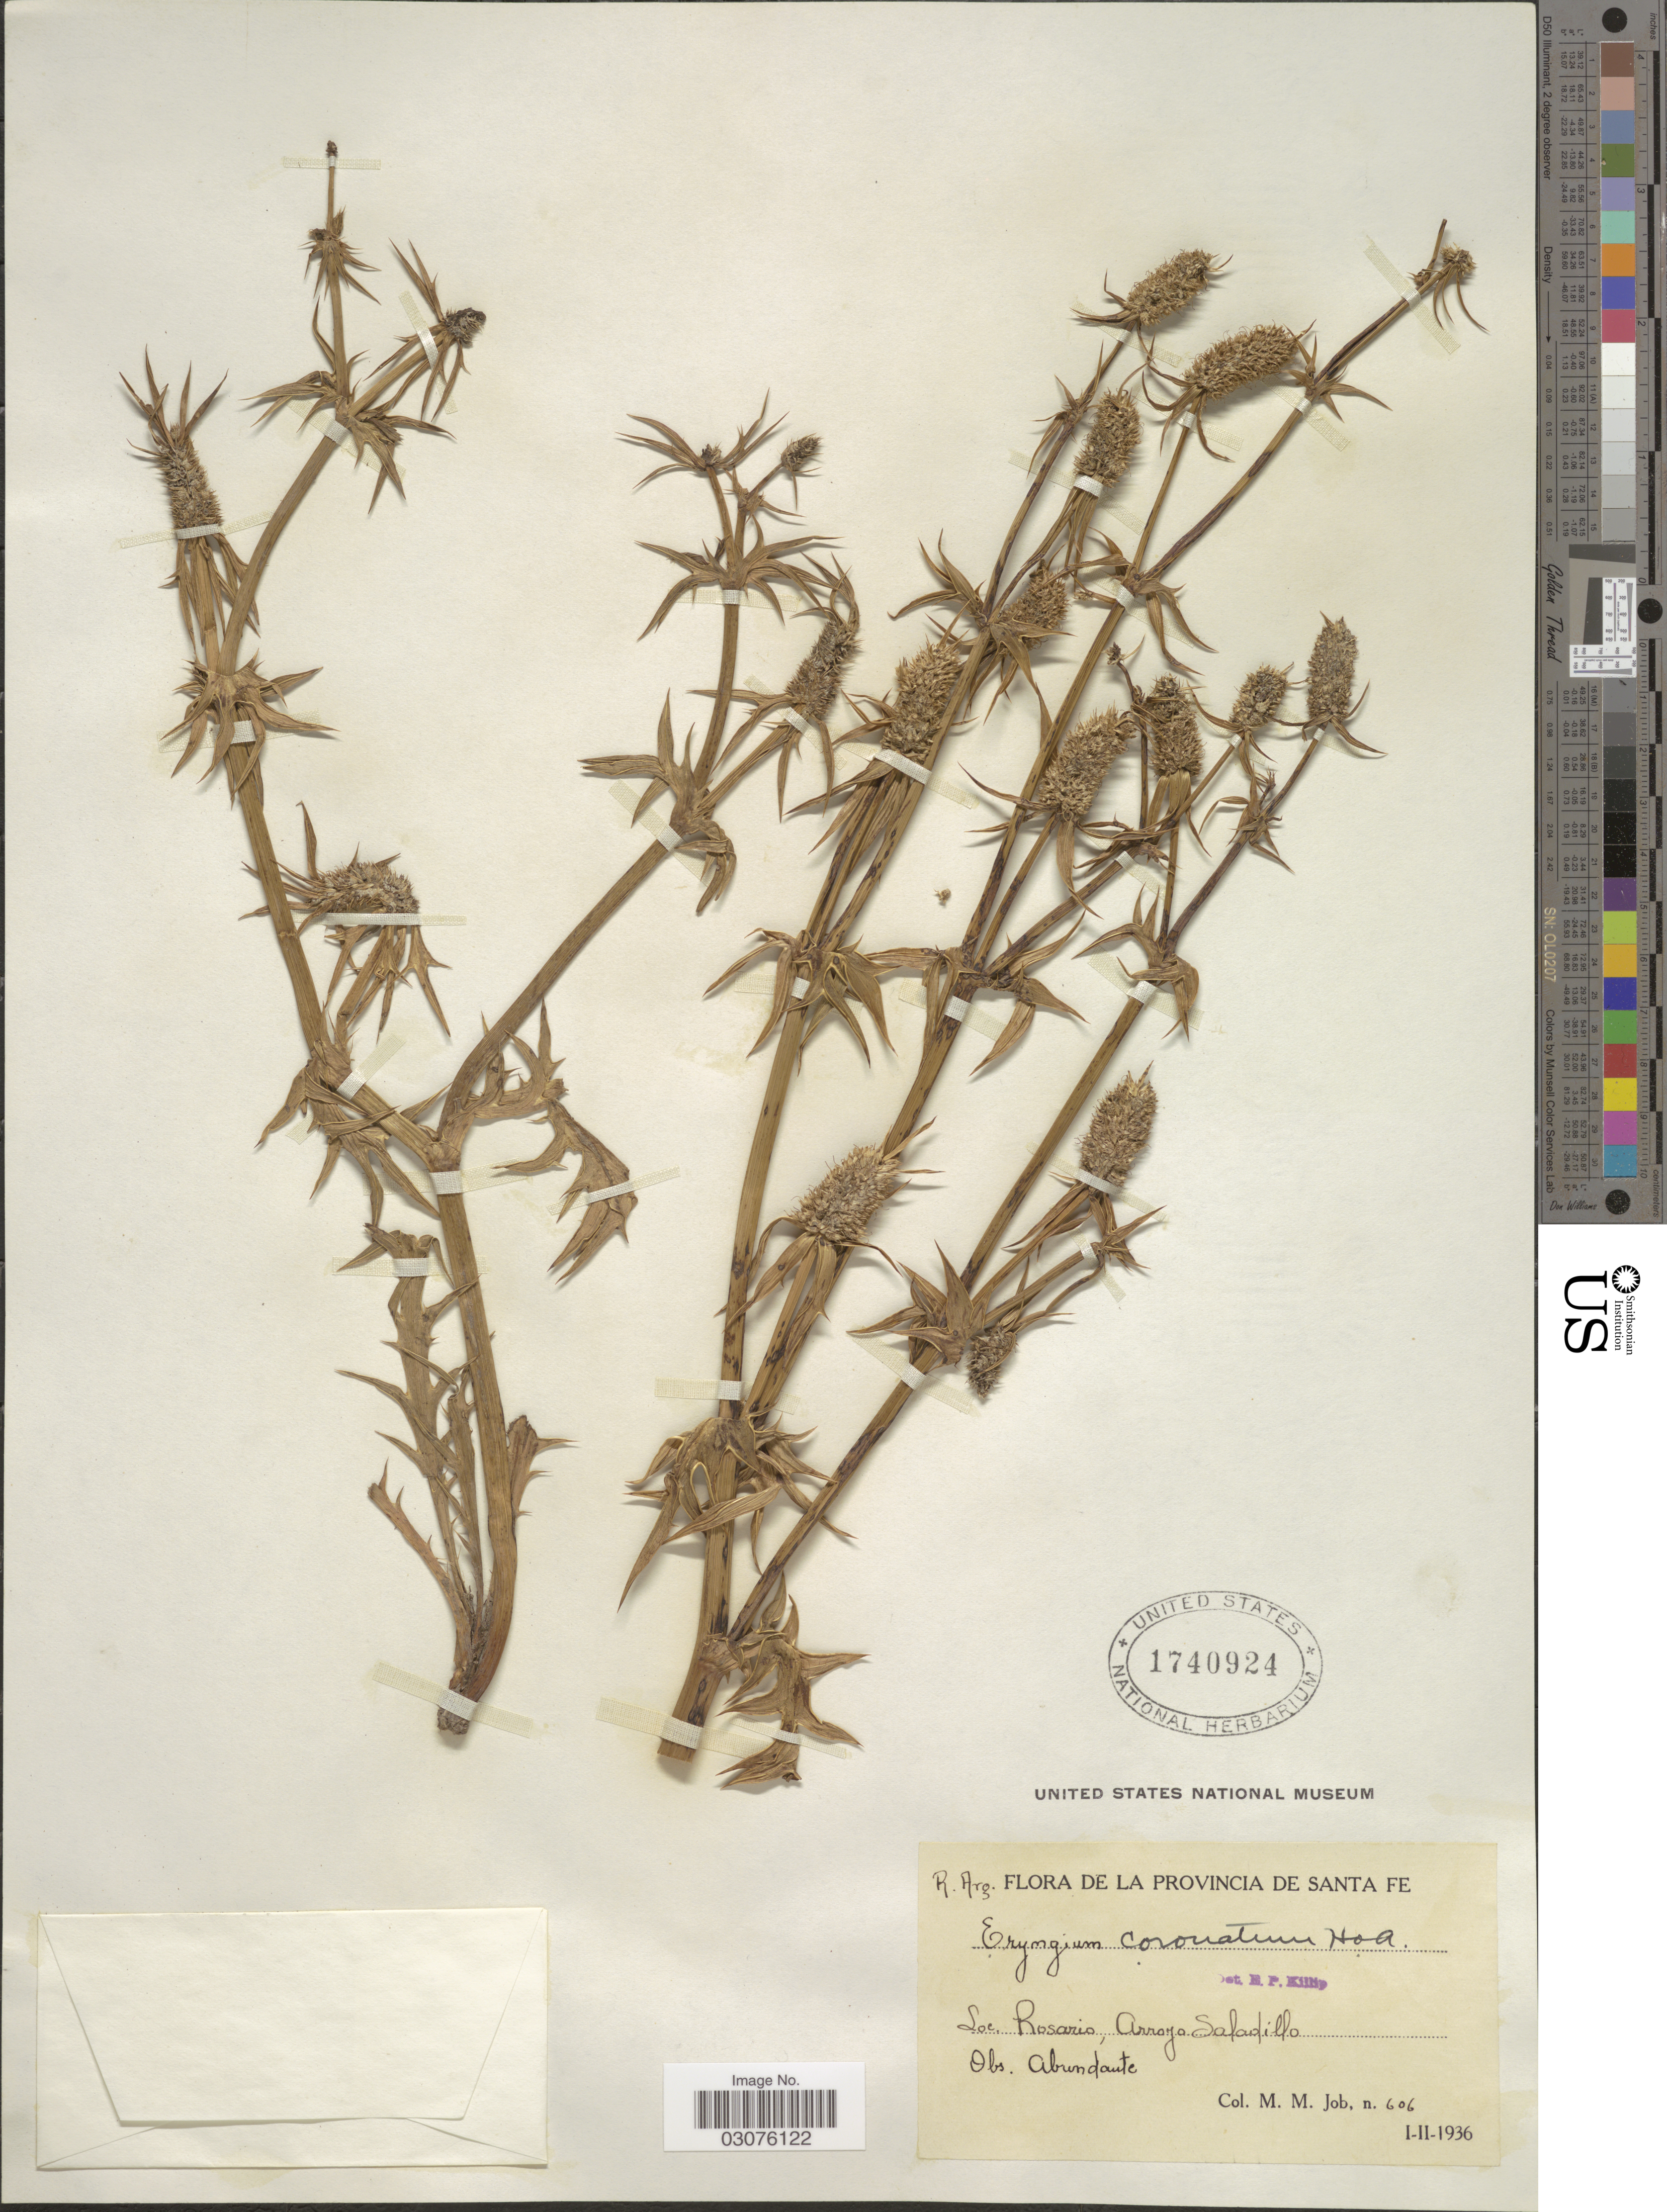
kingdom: Plantae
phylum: Tracheophyta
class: Magnoliopsida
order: Apiales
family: Apiaceae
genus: Eryngium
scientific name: Eryngium coronatum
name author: Hook. & Arn.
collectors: M. Job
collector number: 606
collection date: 1936-02-01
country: Argentina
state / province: Santa Fe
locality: Provincia de Santa Fe. Rosario, Arroyo Saladillo.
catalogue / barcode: US 1740924